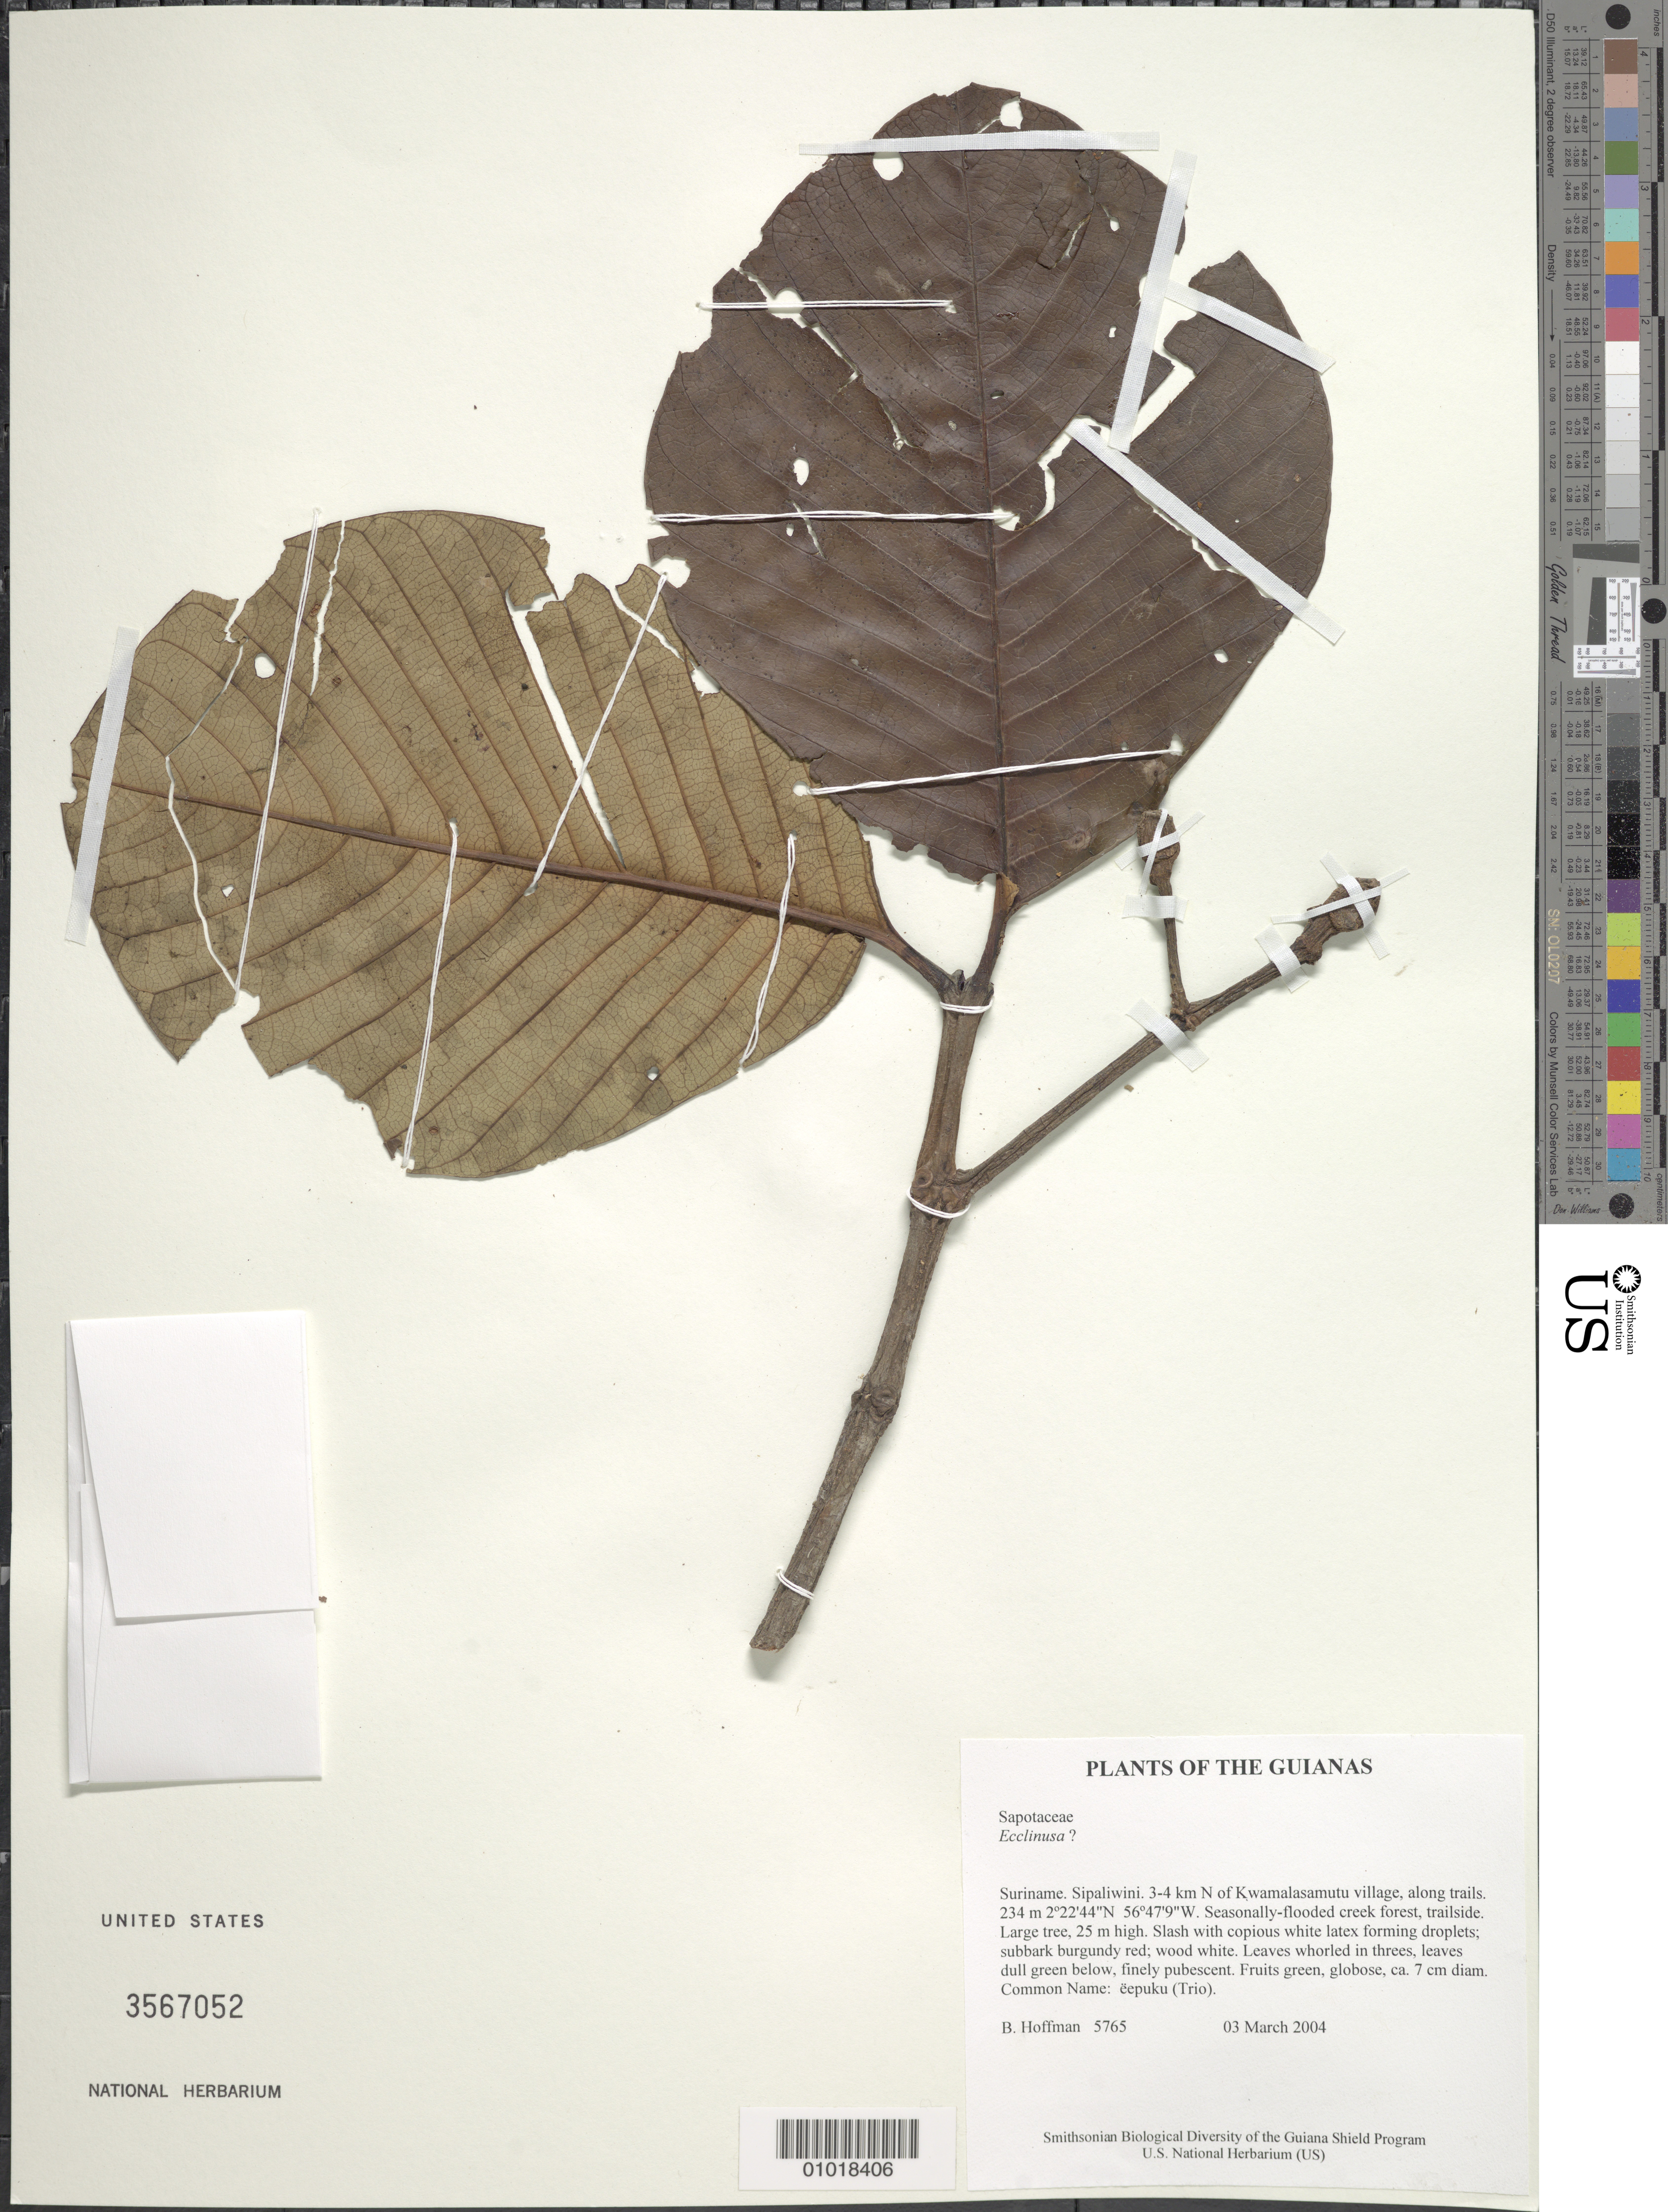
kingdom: Plantae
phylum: Tracheophyta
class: Magnoliopsida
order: Ericales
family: Sapotaceae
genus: Ecclinusa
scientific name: Ecclinusa sp.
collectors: B. Hoffman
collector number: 5765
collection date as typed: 03 March 2004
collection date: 2004-03-03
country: Suriname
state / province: Sipaliwini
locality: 3-4 km N of Kwamalasamutu village, along trails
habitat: Seasonally-flooded creek forest, trailside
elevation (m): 234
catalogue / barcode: US 3567052